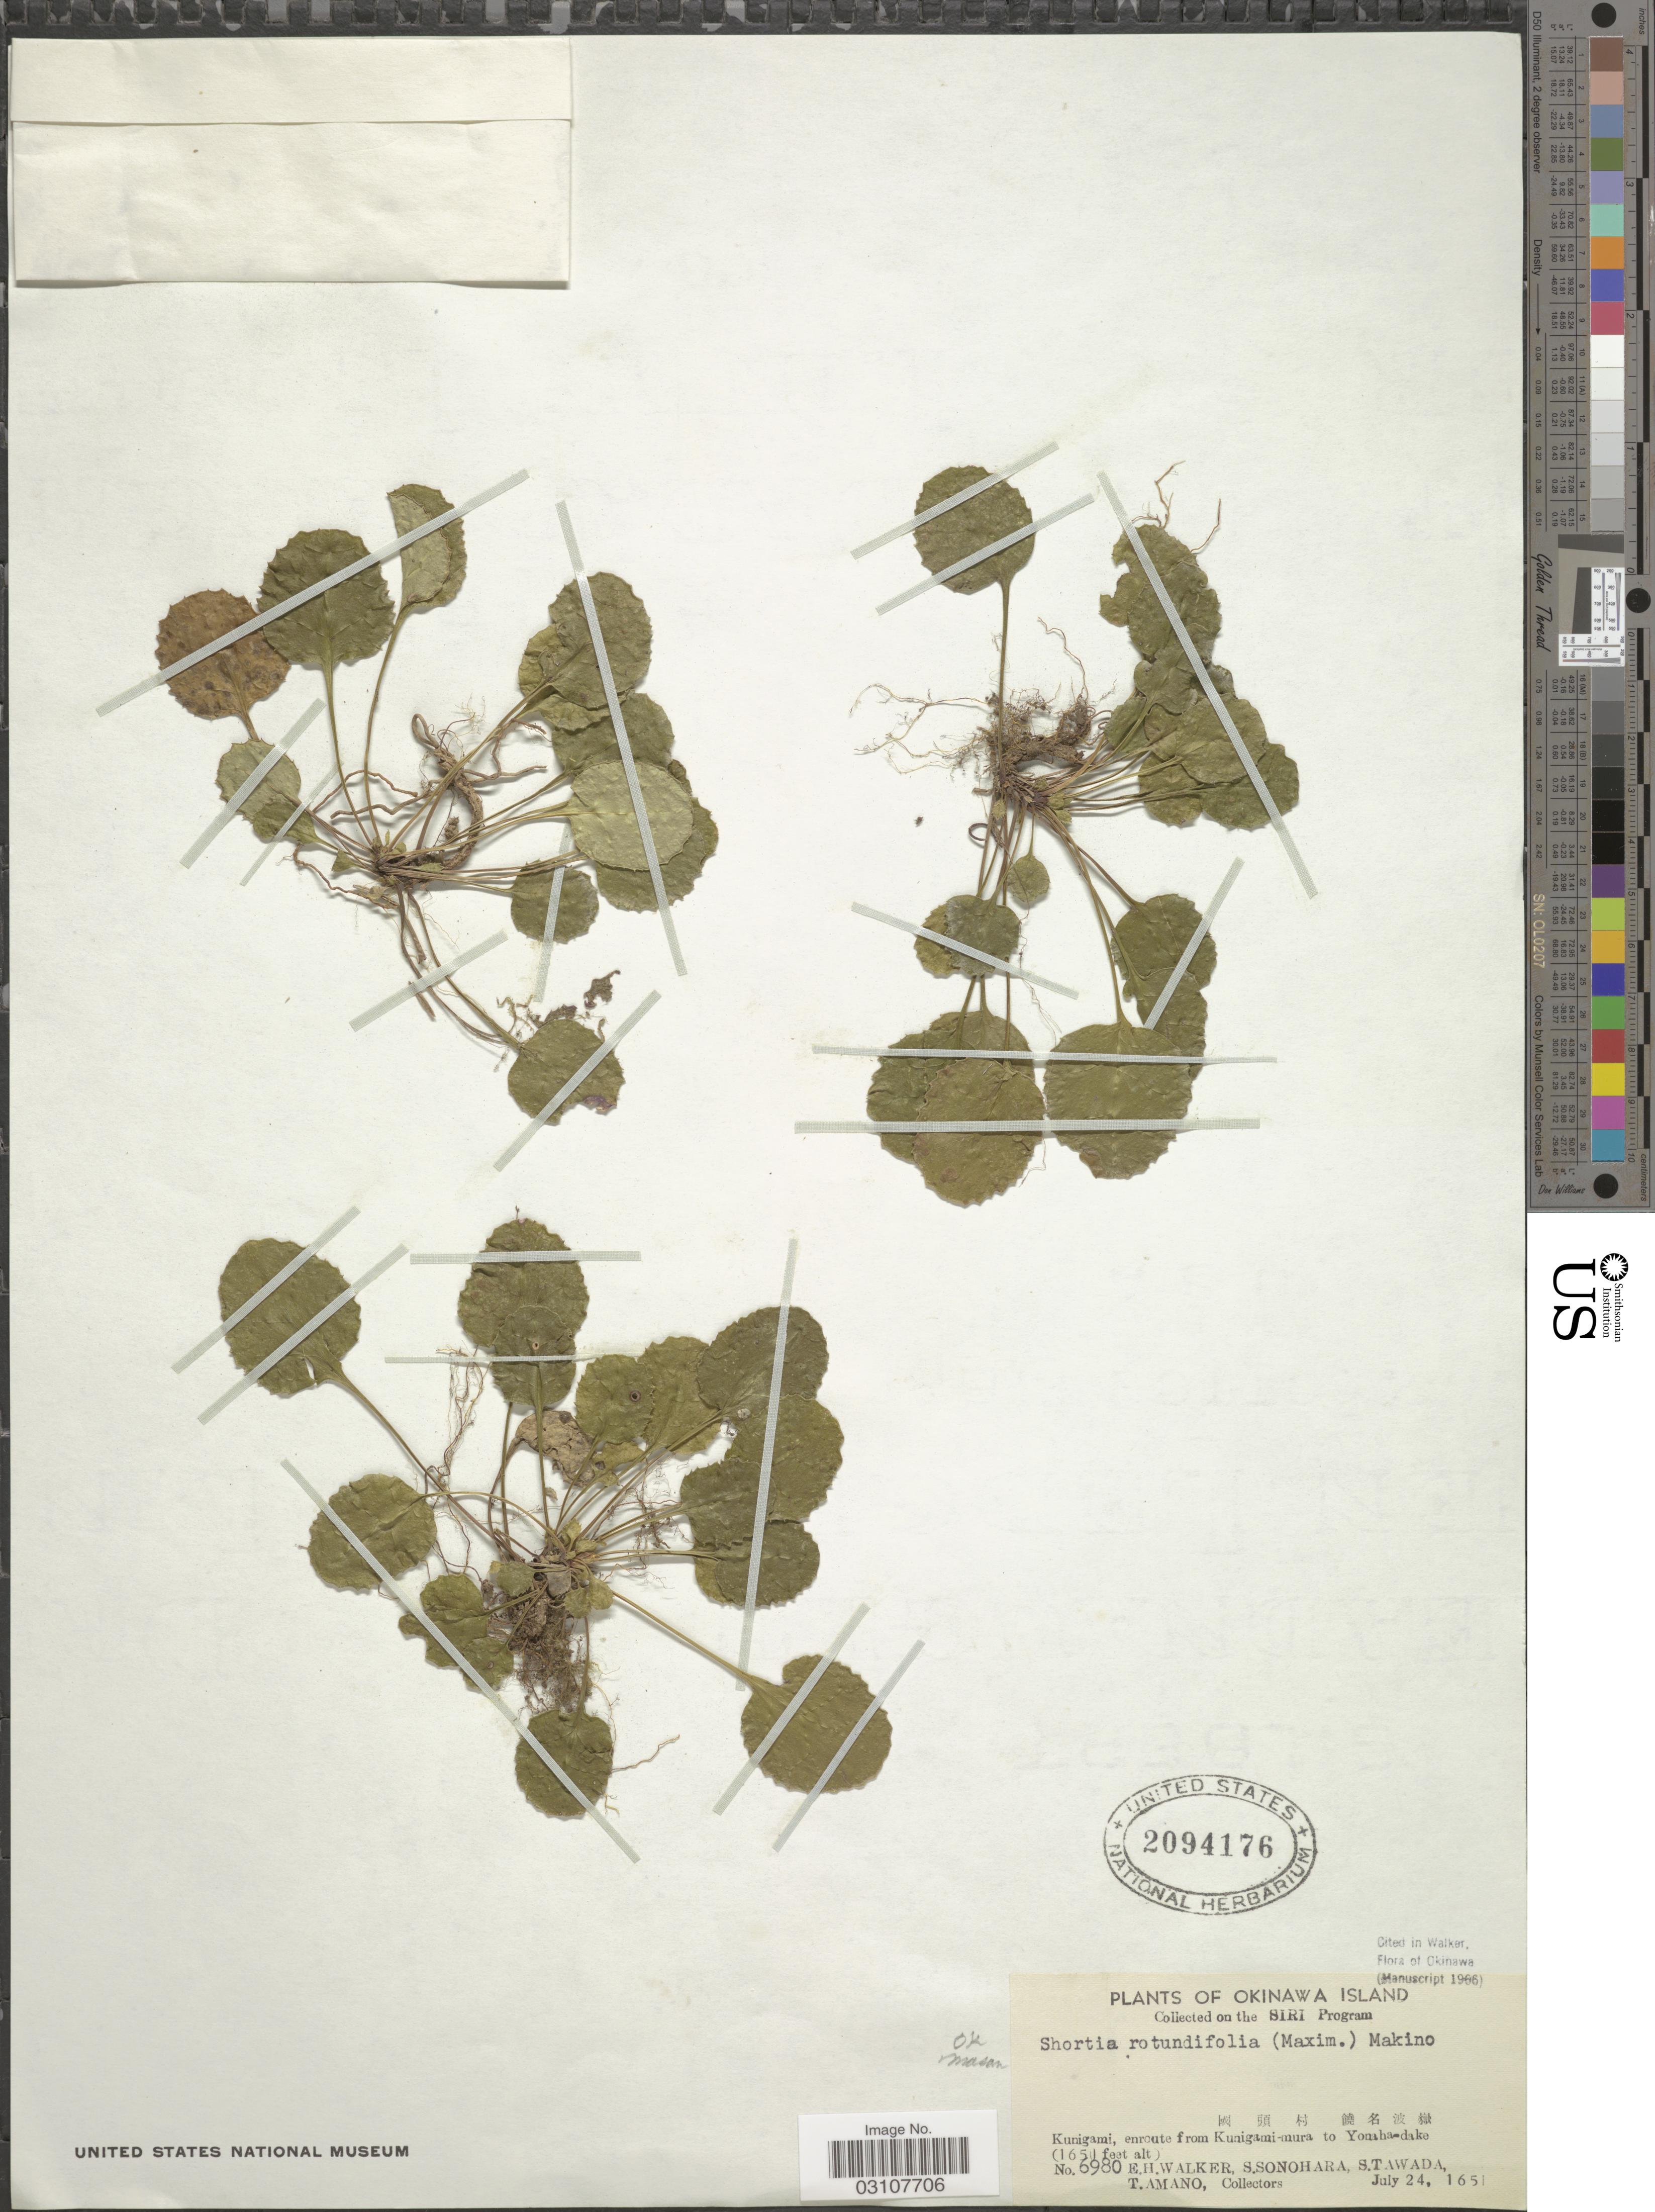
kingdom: Plantae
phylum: Tracheophyta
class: Magnoliopsida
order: Ericales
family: Diapensiaceae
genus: Shortia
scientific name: Shortia rotundifolia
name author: (Maxim.) Makino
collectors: E. H. Walker, S. Sonohara, S. Tawada & T. Amano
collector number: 6980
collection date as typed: July 24, 1651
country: Japan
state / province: Okinawa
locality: Kunigami, enroute from Kunigami-mura to Yomha-dake.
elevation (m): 503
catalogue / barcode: US 2094176